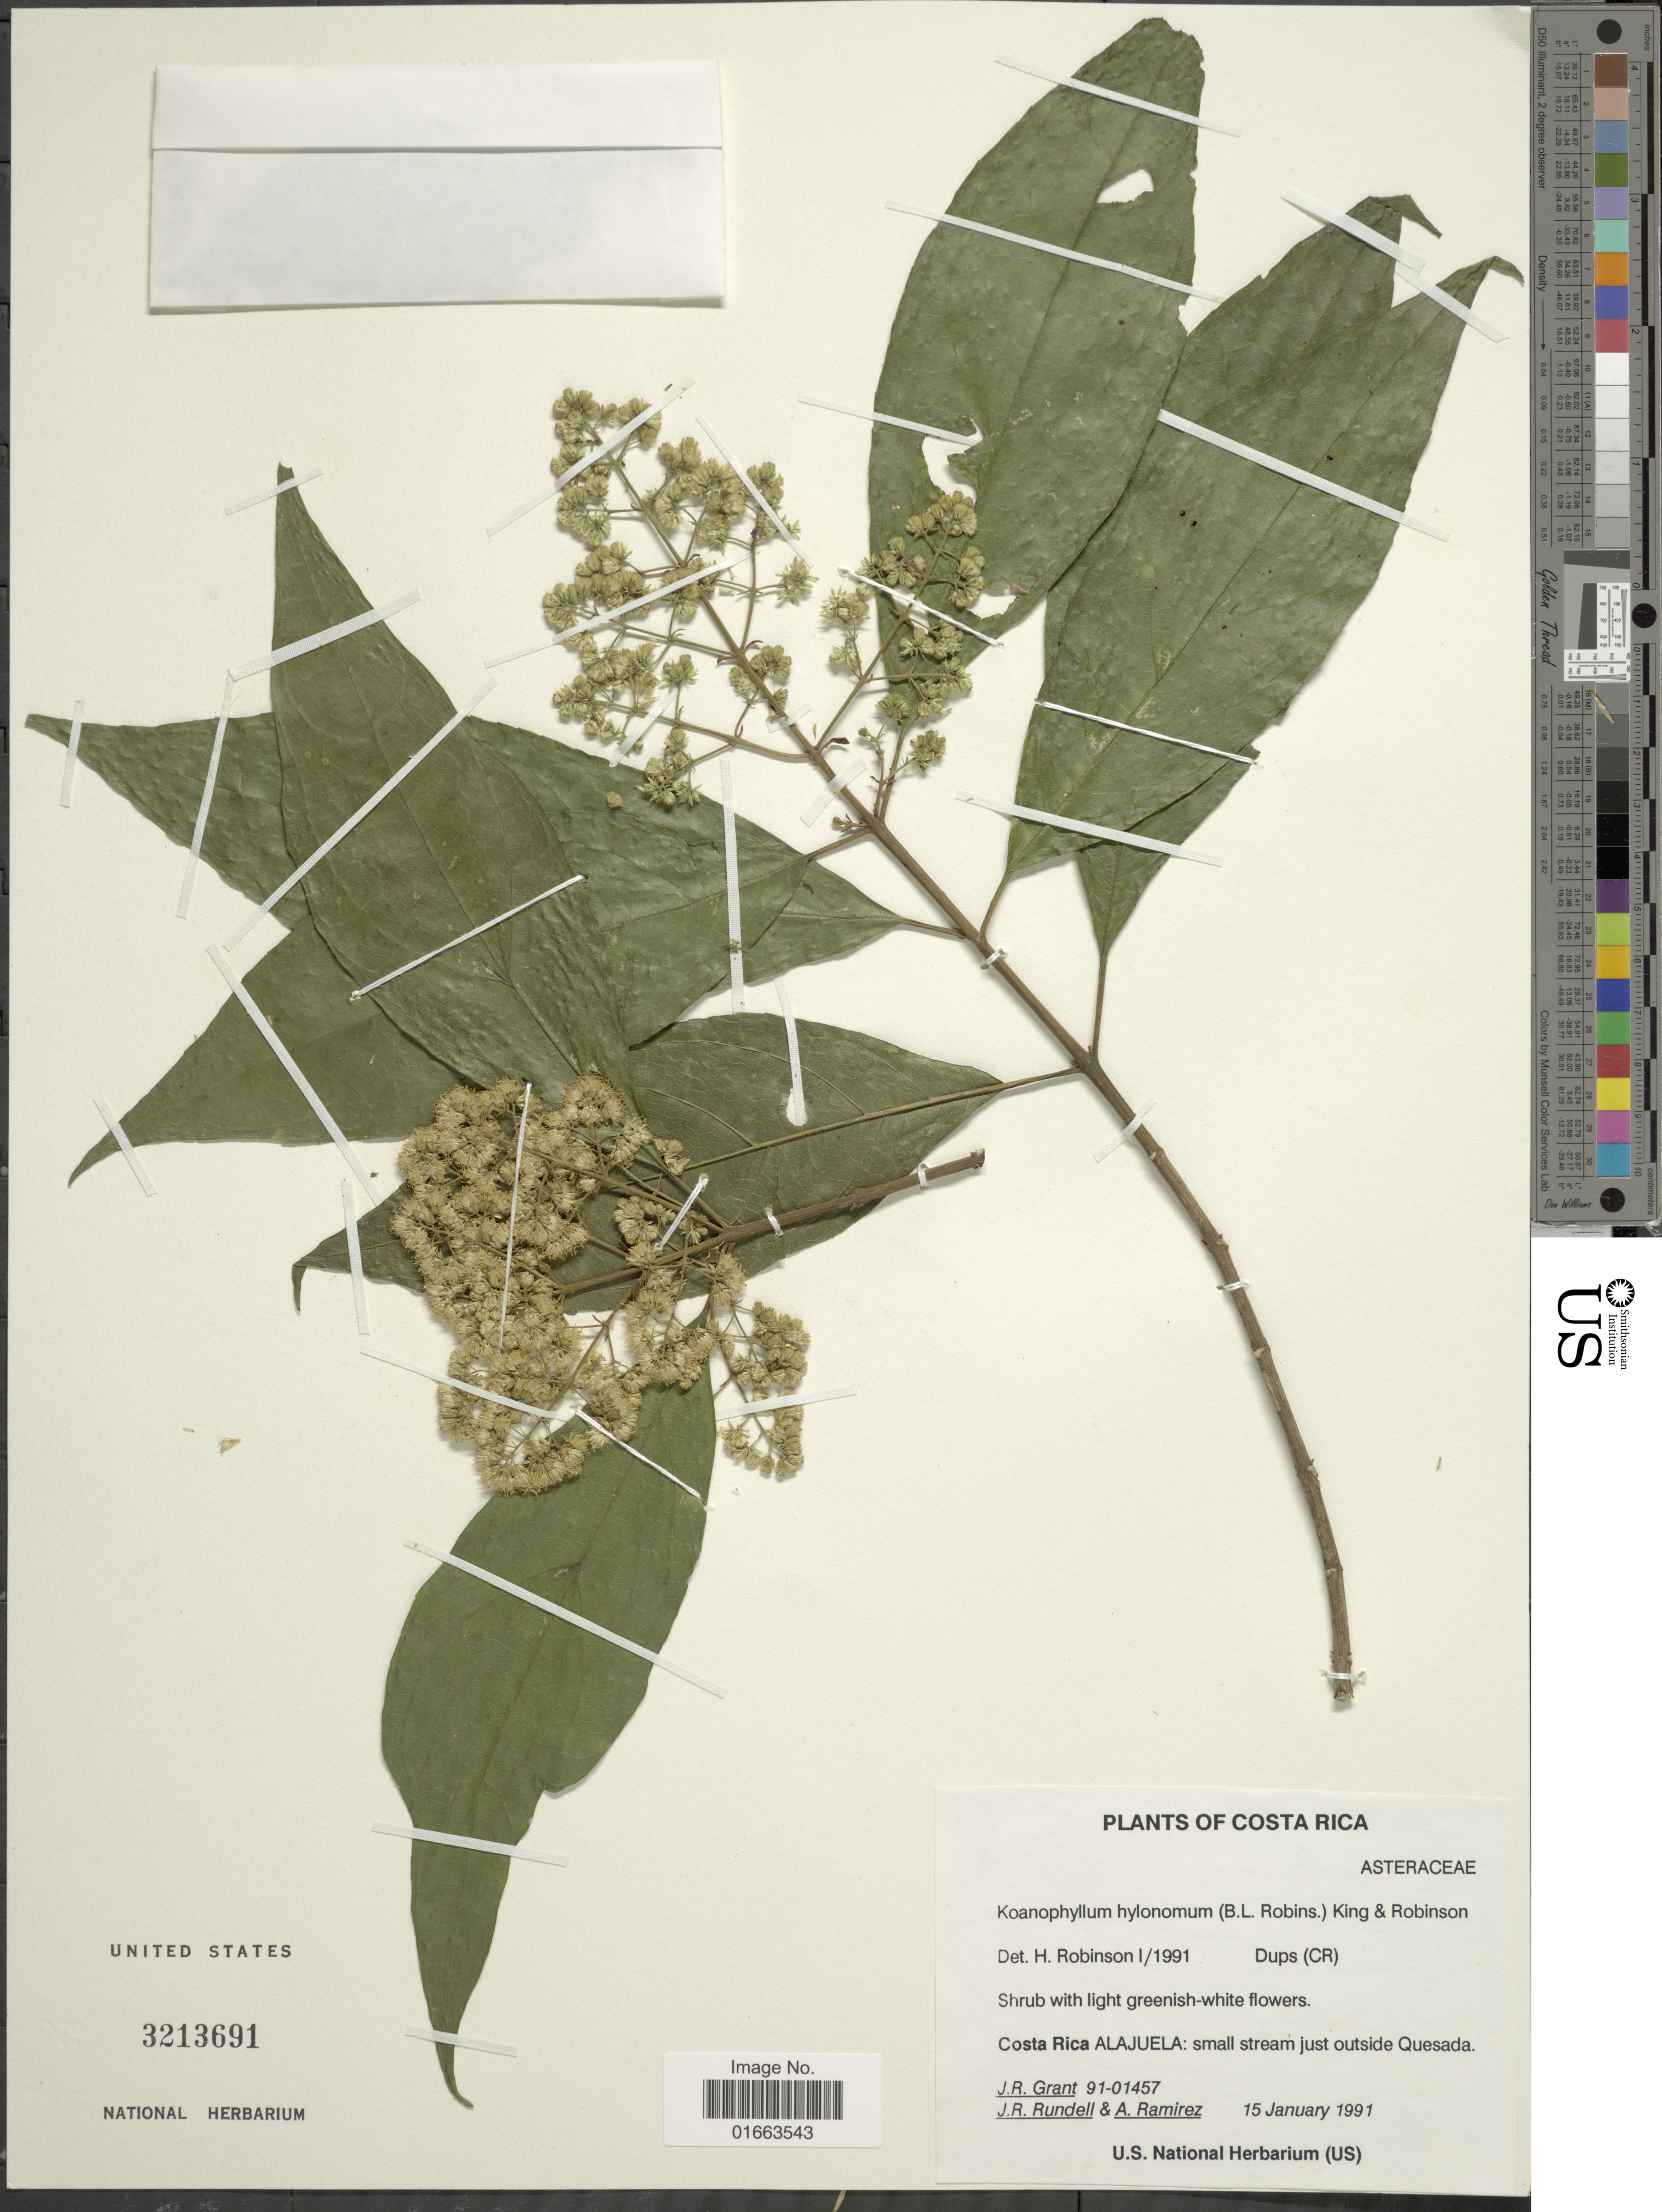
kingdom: Plantae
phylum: Tracheophyta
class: Magnoliopsida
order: Asterales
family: Asteraceae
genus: Koanophyllon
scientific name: Koanophyllon hylonoma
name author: (B.L. Rob.) R.M. King & H. Rob.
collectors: J. Grant, J. R. Rundell & A. Ramirez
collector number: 91-01457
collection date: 1991-01-15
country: Costa Rica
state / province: Alajuela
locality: Small stream just outside Quesada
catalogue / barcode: US 3213691